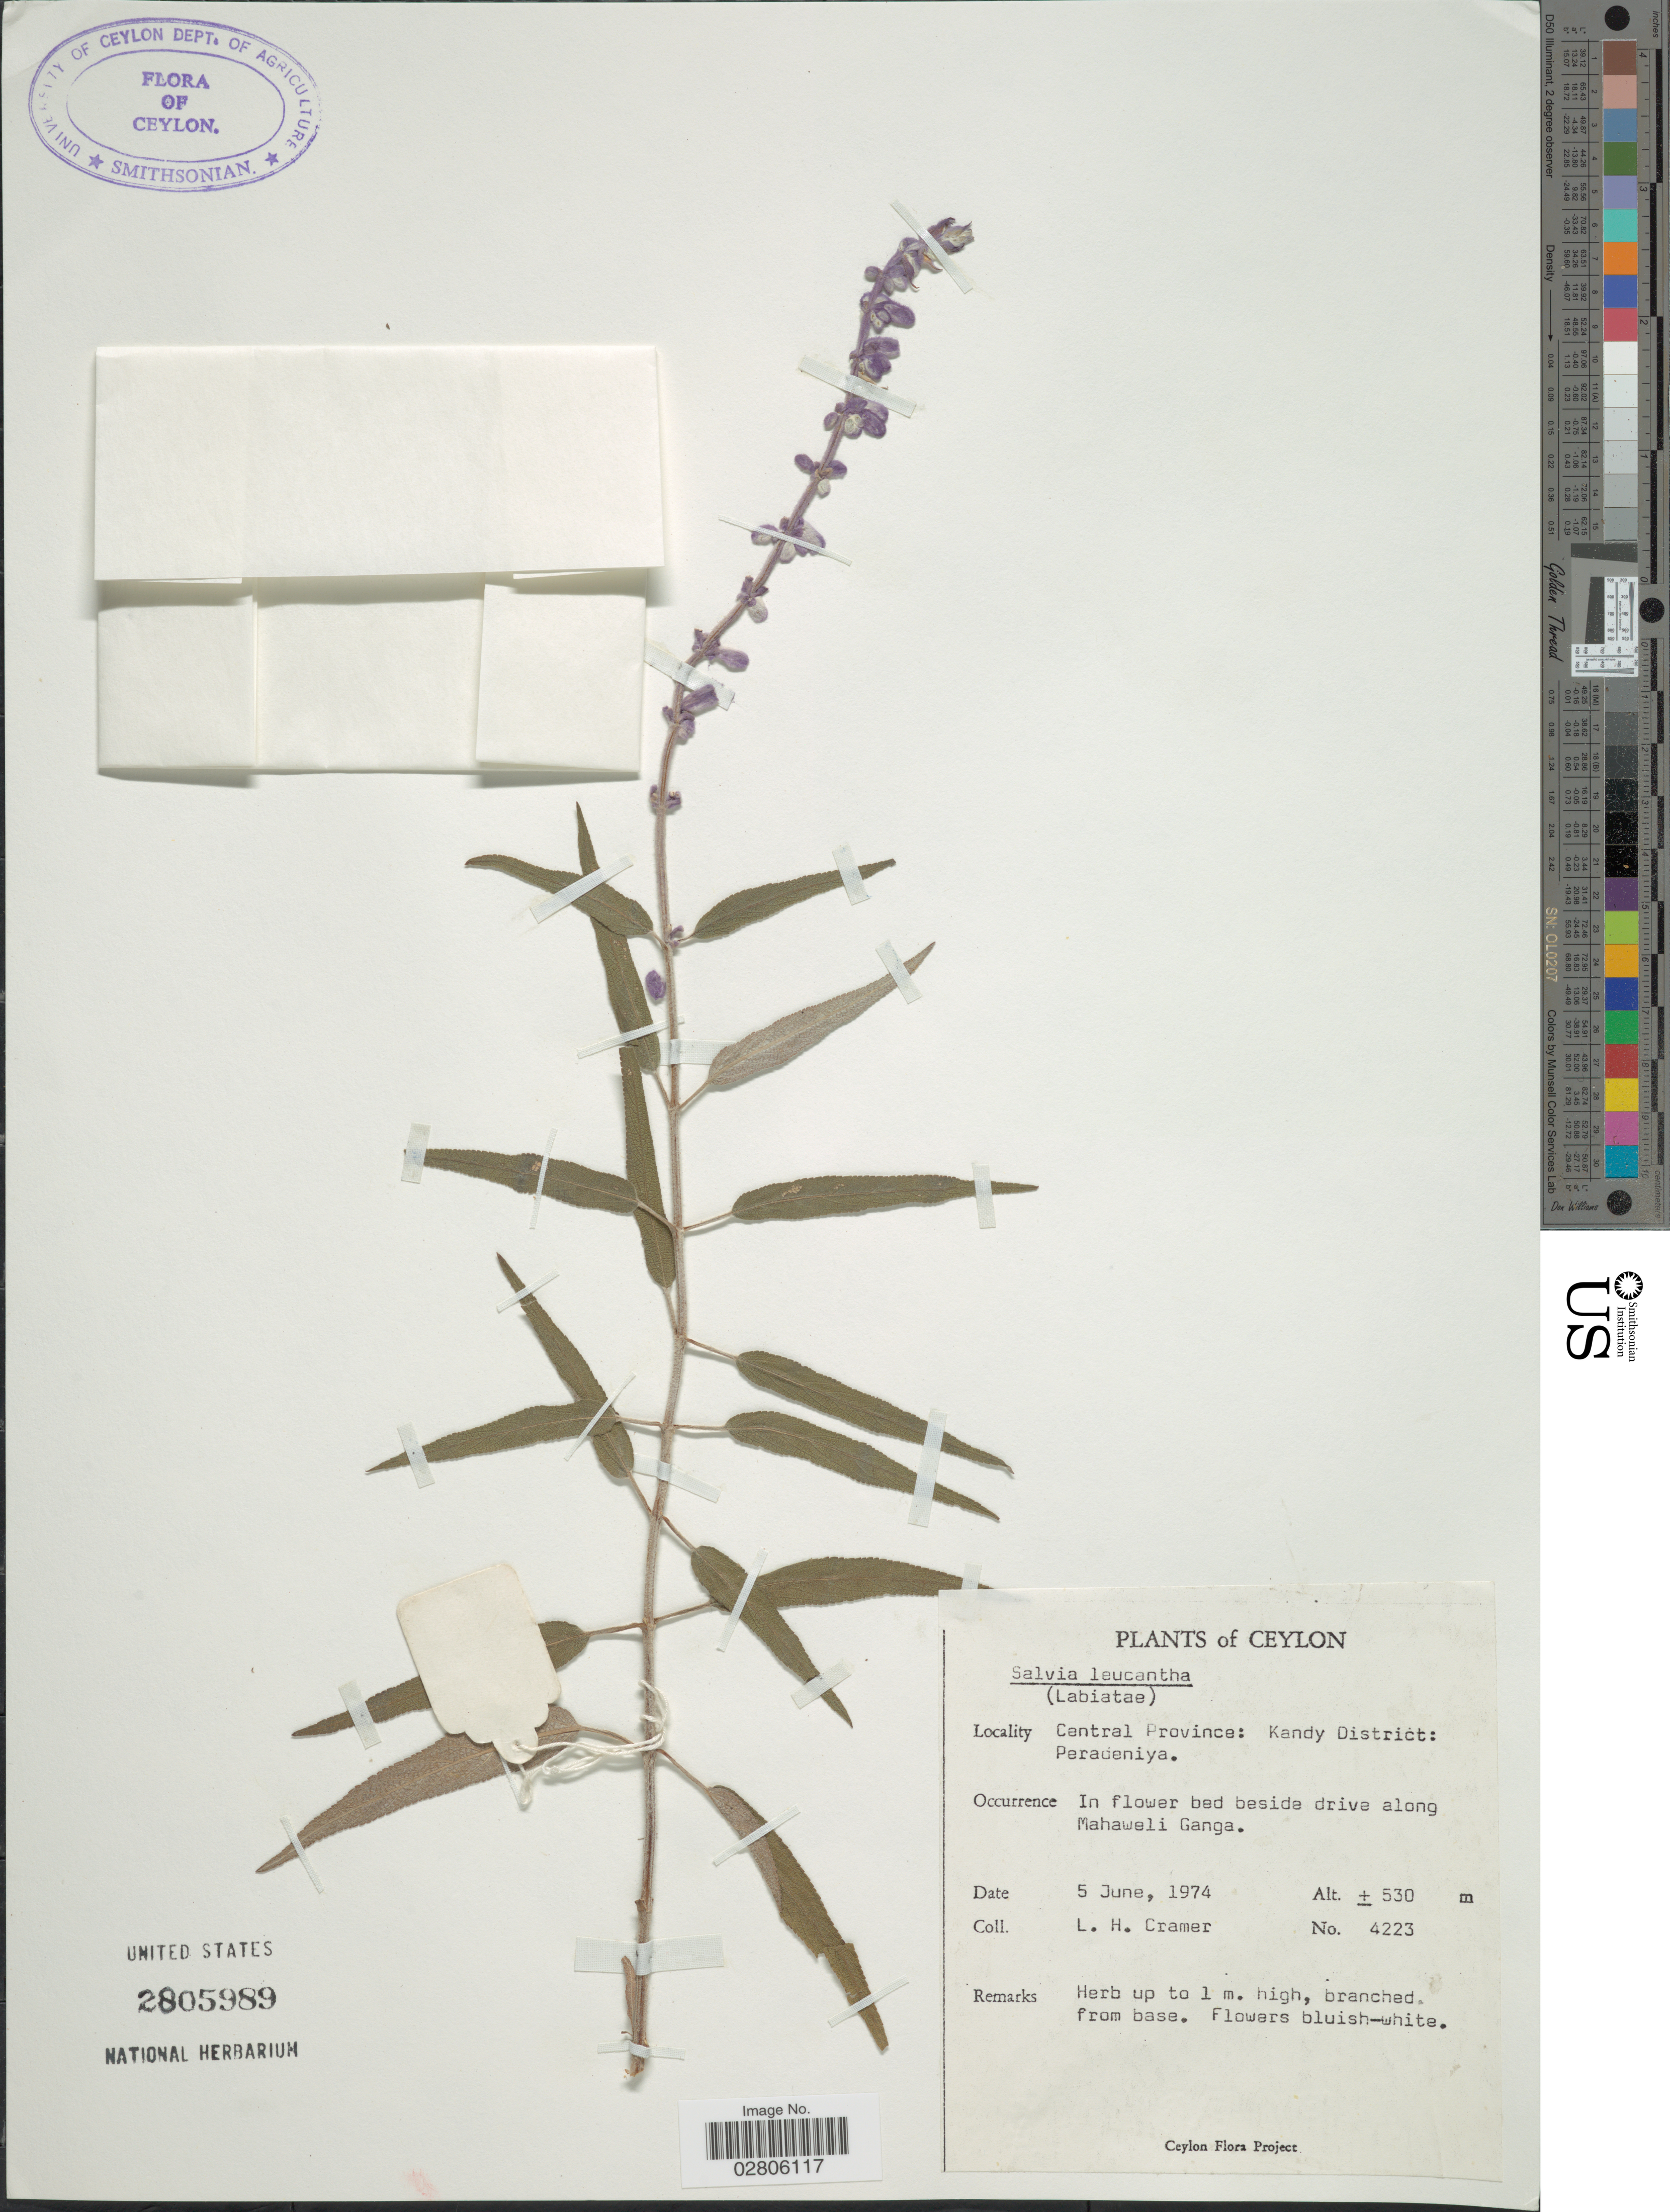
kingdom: Plantae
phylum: Tracheophyta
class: Magnoliopsida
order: Lamiales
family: Lamiaceae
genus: Salvia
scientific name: Salvia leucantha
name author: Cav.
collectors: L. H. Cramer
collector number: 4223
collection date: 1974-06-05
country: Sri Lanka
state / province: Central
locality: Ceylon, Central Province: Kandy District: Peradeniya. In flower bed beside drive along Mahaweli Ganga.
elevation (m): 530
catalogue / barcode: US 2805989